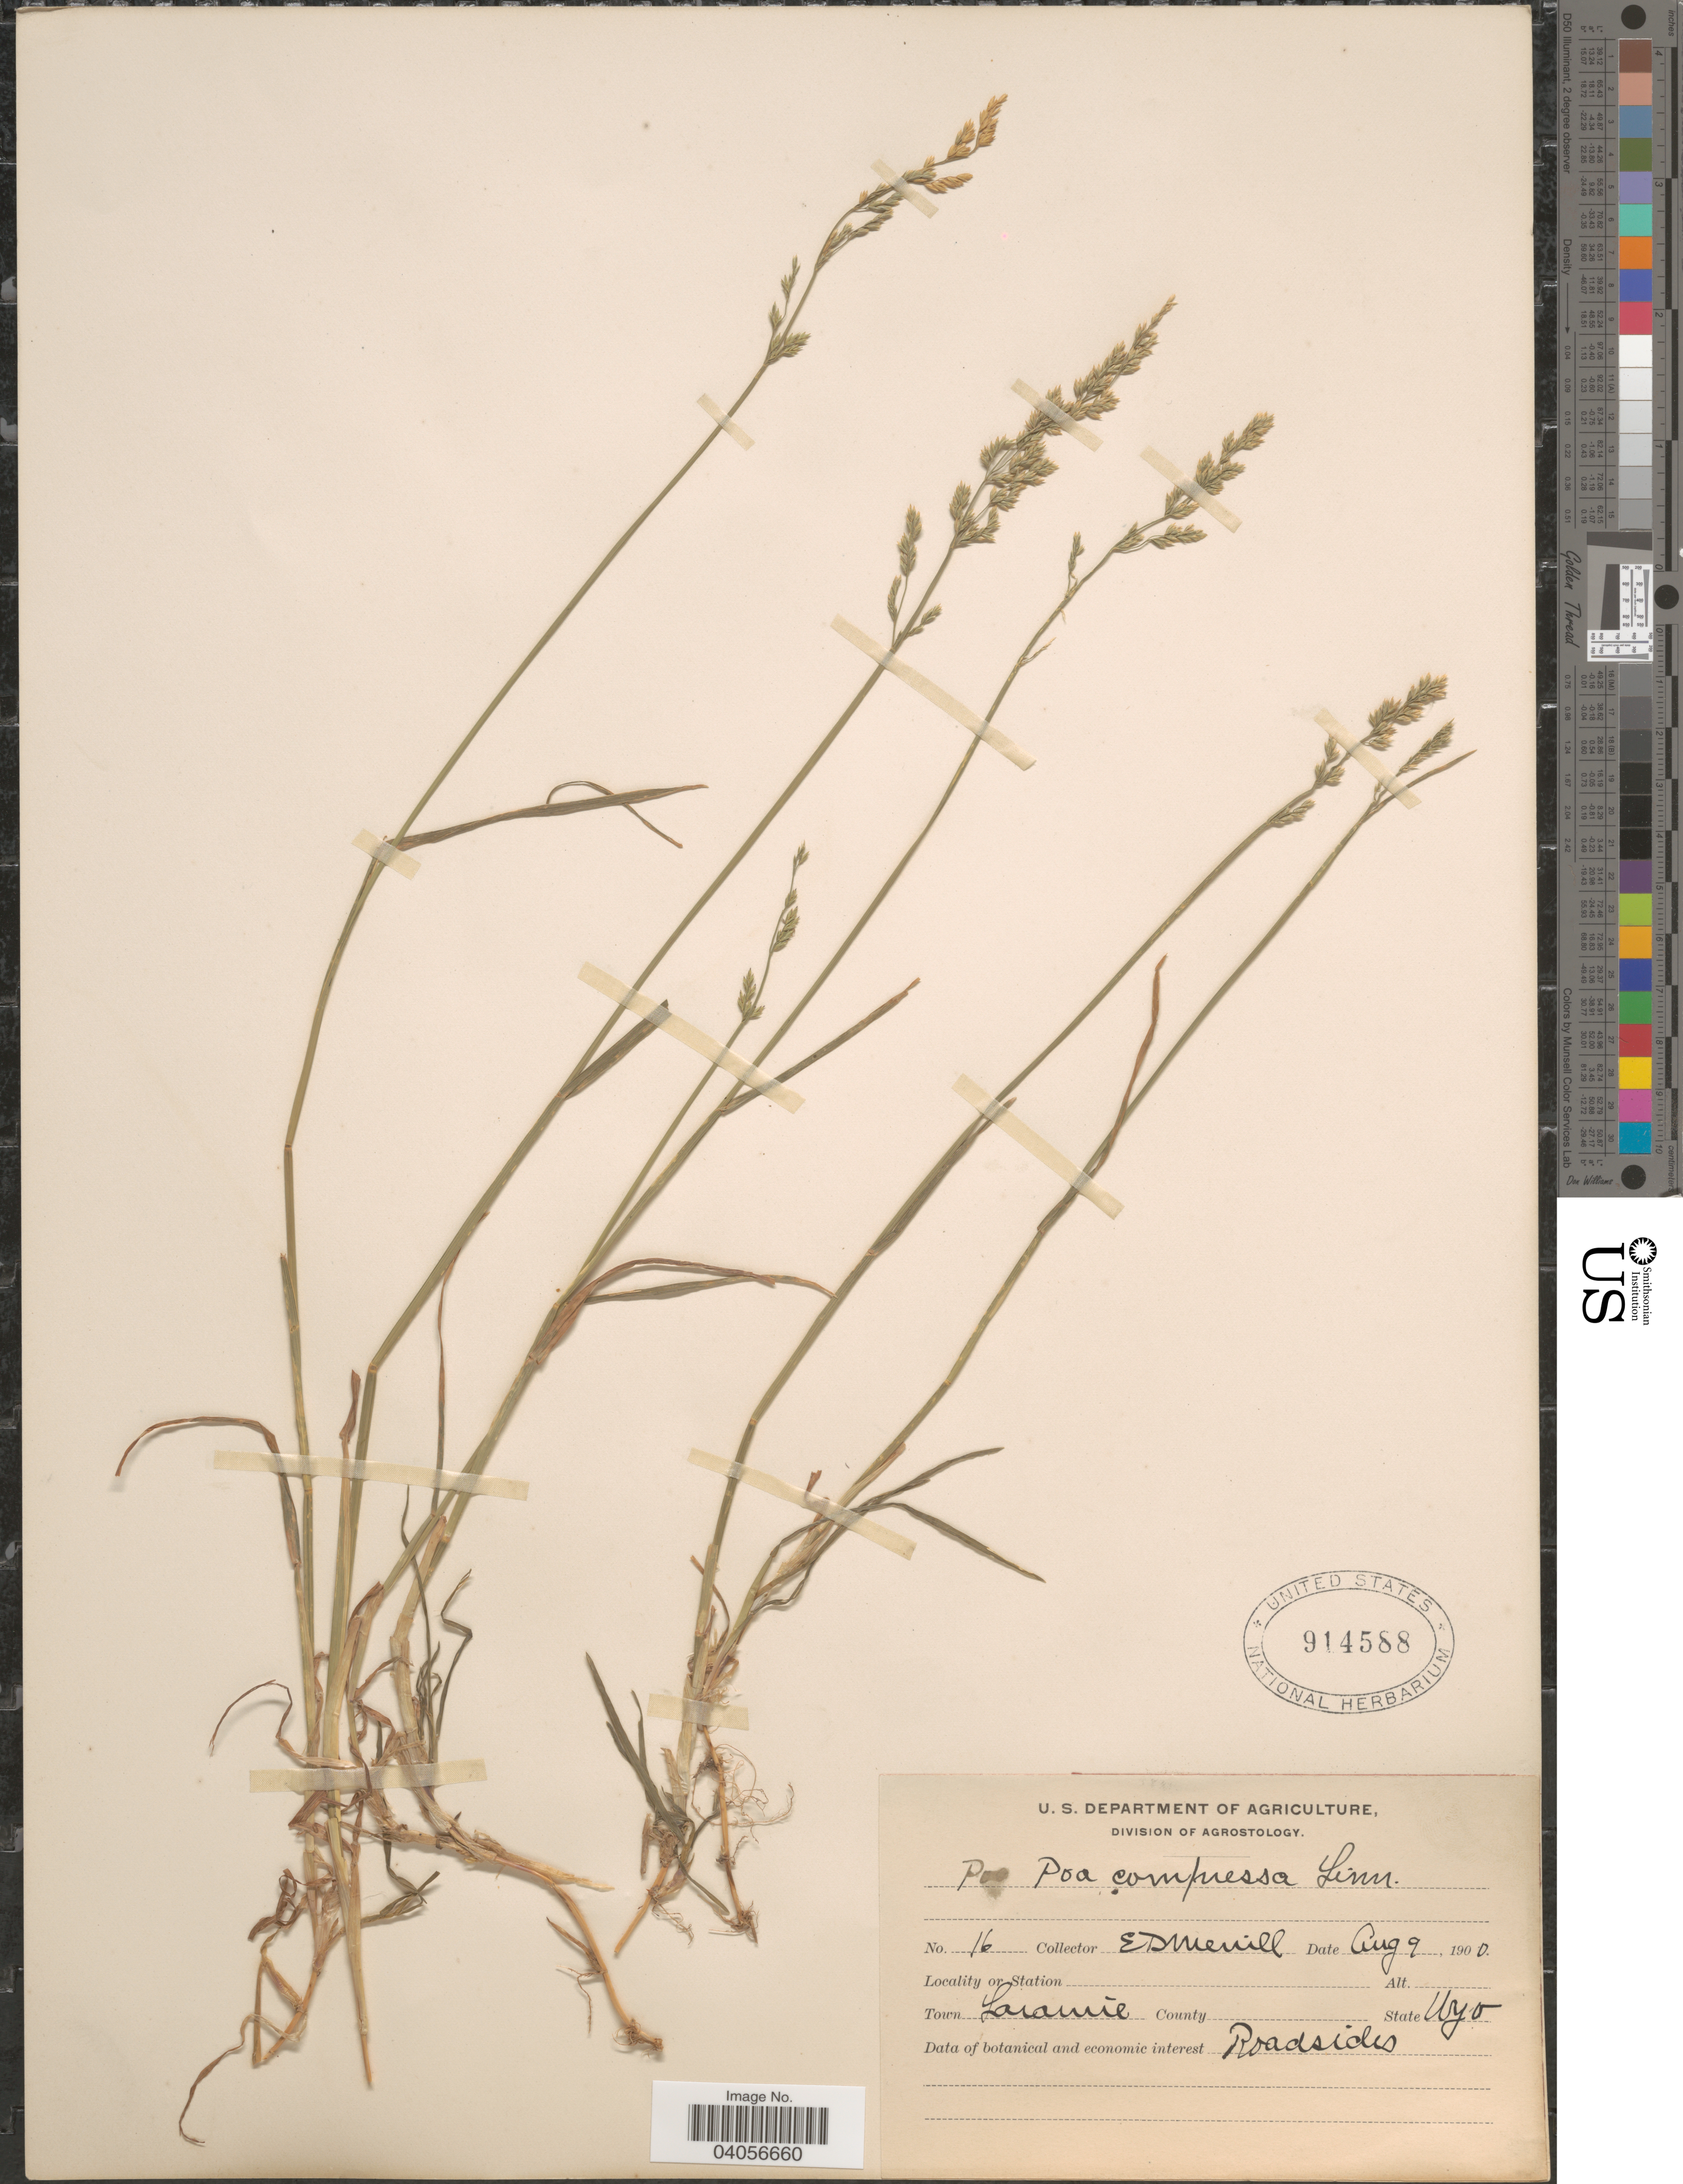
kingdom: Plantae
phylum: Tracheophyta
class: Liliopsida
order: Poales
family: Poaceae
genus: Poa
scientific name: Poa compressa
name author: L.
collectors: E. D. Merrill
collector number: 16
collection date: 1900-08-09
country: United States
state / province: Wyoming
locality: Town Laramie.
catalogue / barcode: US 914588